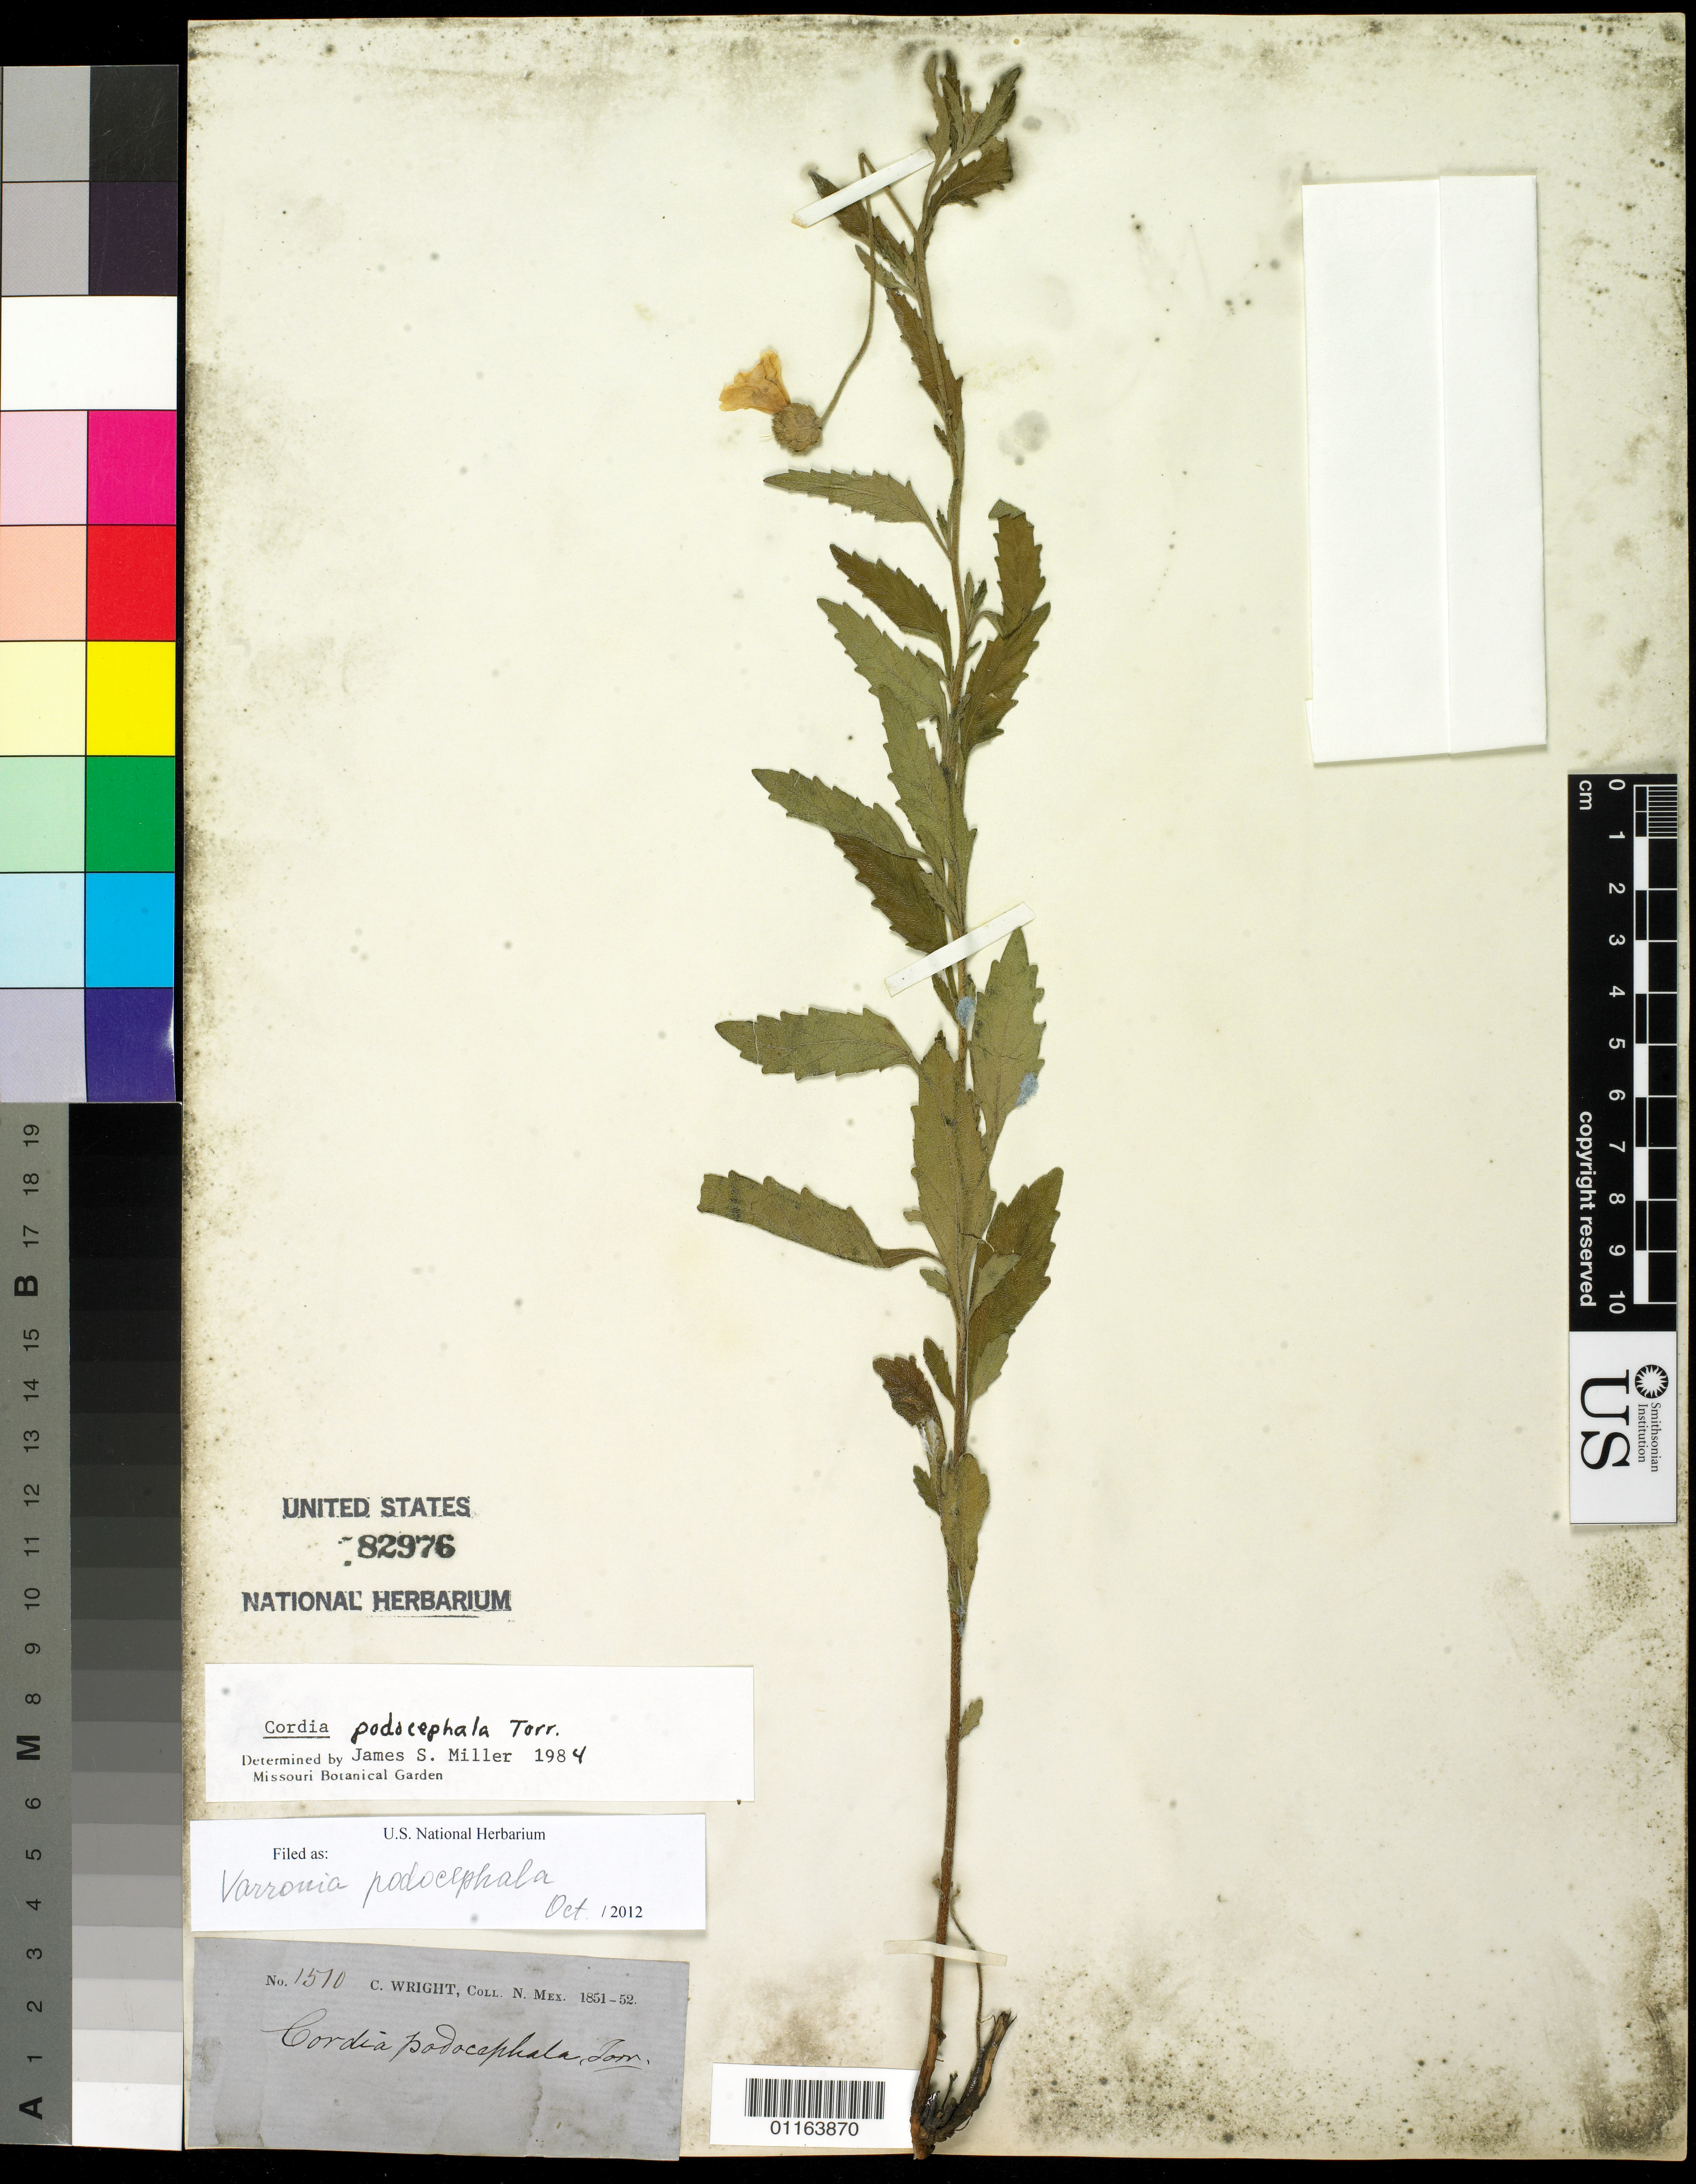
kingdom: Plantae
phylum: Tracheophyta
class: Magnoliopsida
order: Boraginales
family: Cordiaceae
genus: Varronia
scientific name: Varronia podocephala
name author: (Torr.) Borhidi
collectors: C. Wright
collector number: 1510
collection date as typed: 1851 to -- --- 1852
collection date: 1851/1852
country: United States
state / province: New Mexico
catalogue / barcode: US 82976